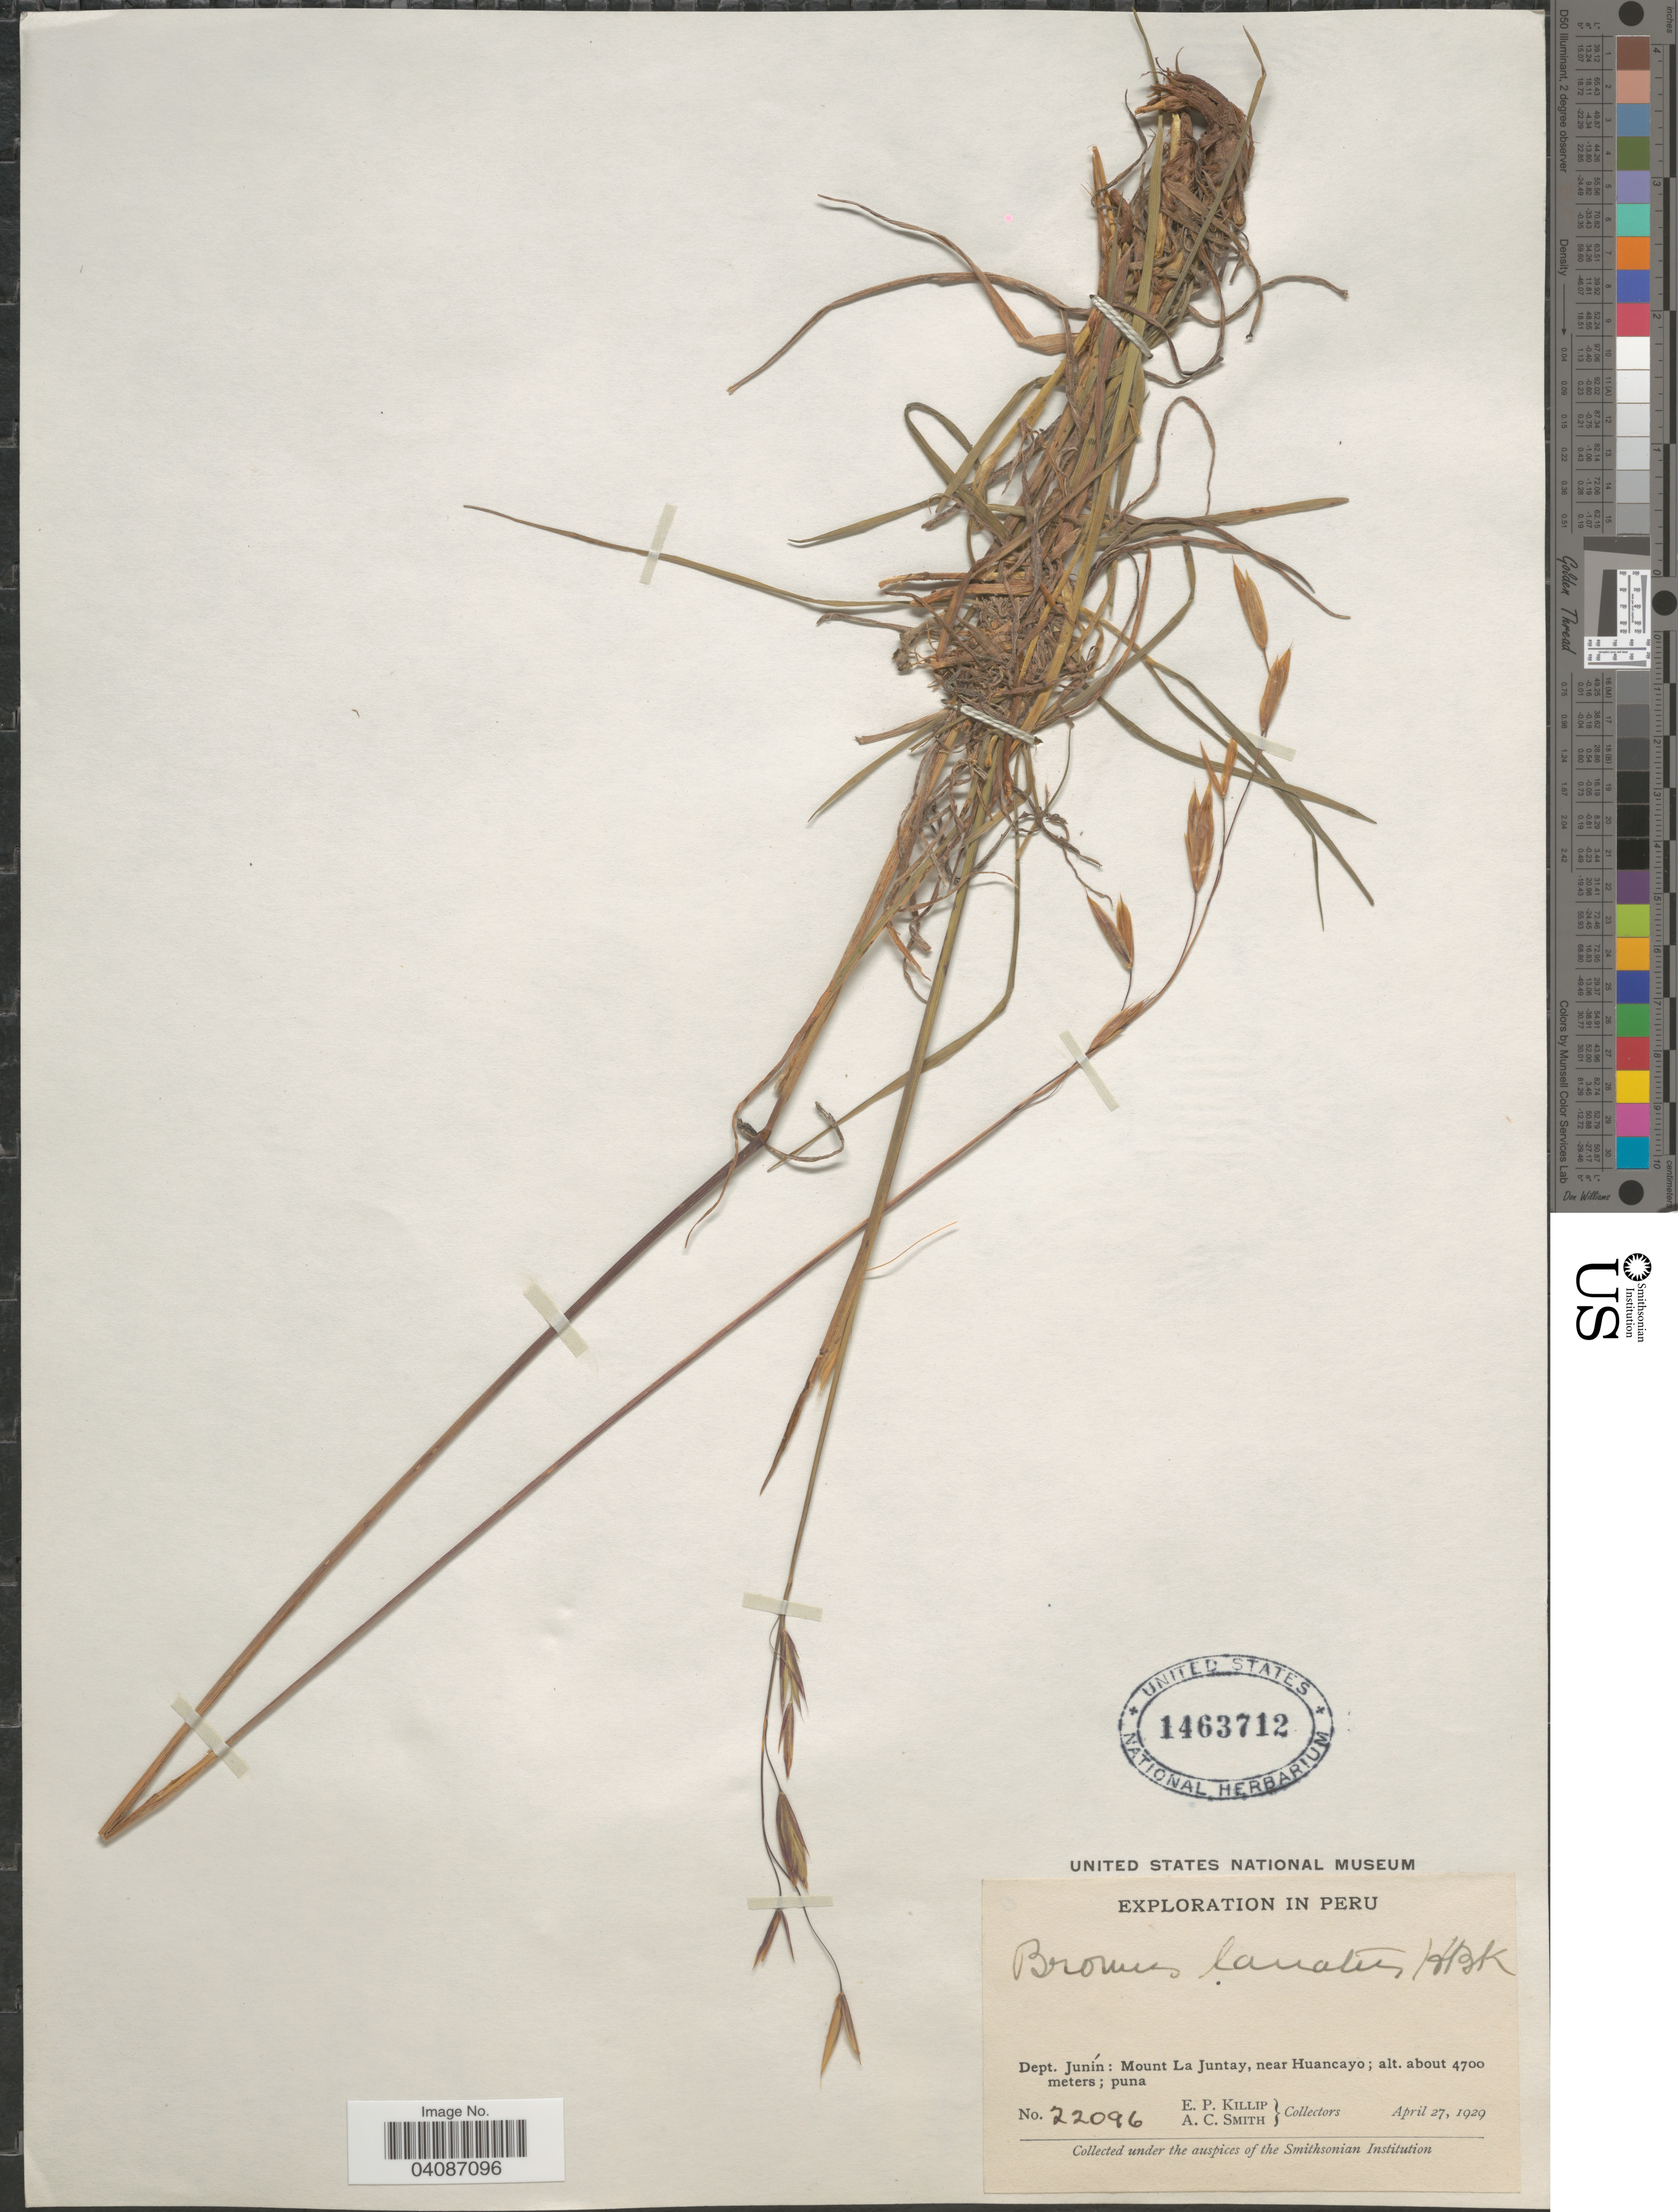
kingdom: Plantae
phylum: Tracheophyta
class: Liliopsida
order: Poales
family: Poaceae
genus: Bromus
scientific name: Bromus lanatus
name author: Kunth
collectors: E. P. Killip & A. C. Smith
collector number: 22096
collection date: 1929-04-27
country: Peru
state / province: Junín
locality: Exploration in Peru. Dept. Junín: Mount La Juntay, near Huancayo.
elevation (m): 4700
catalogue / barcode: US 1463712